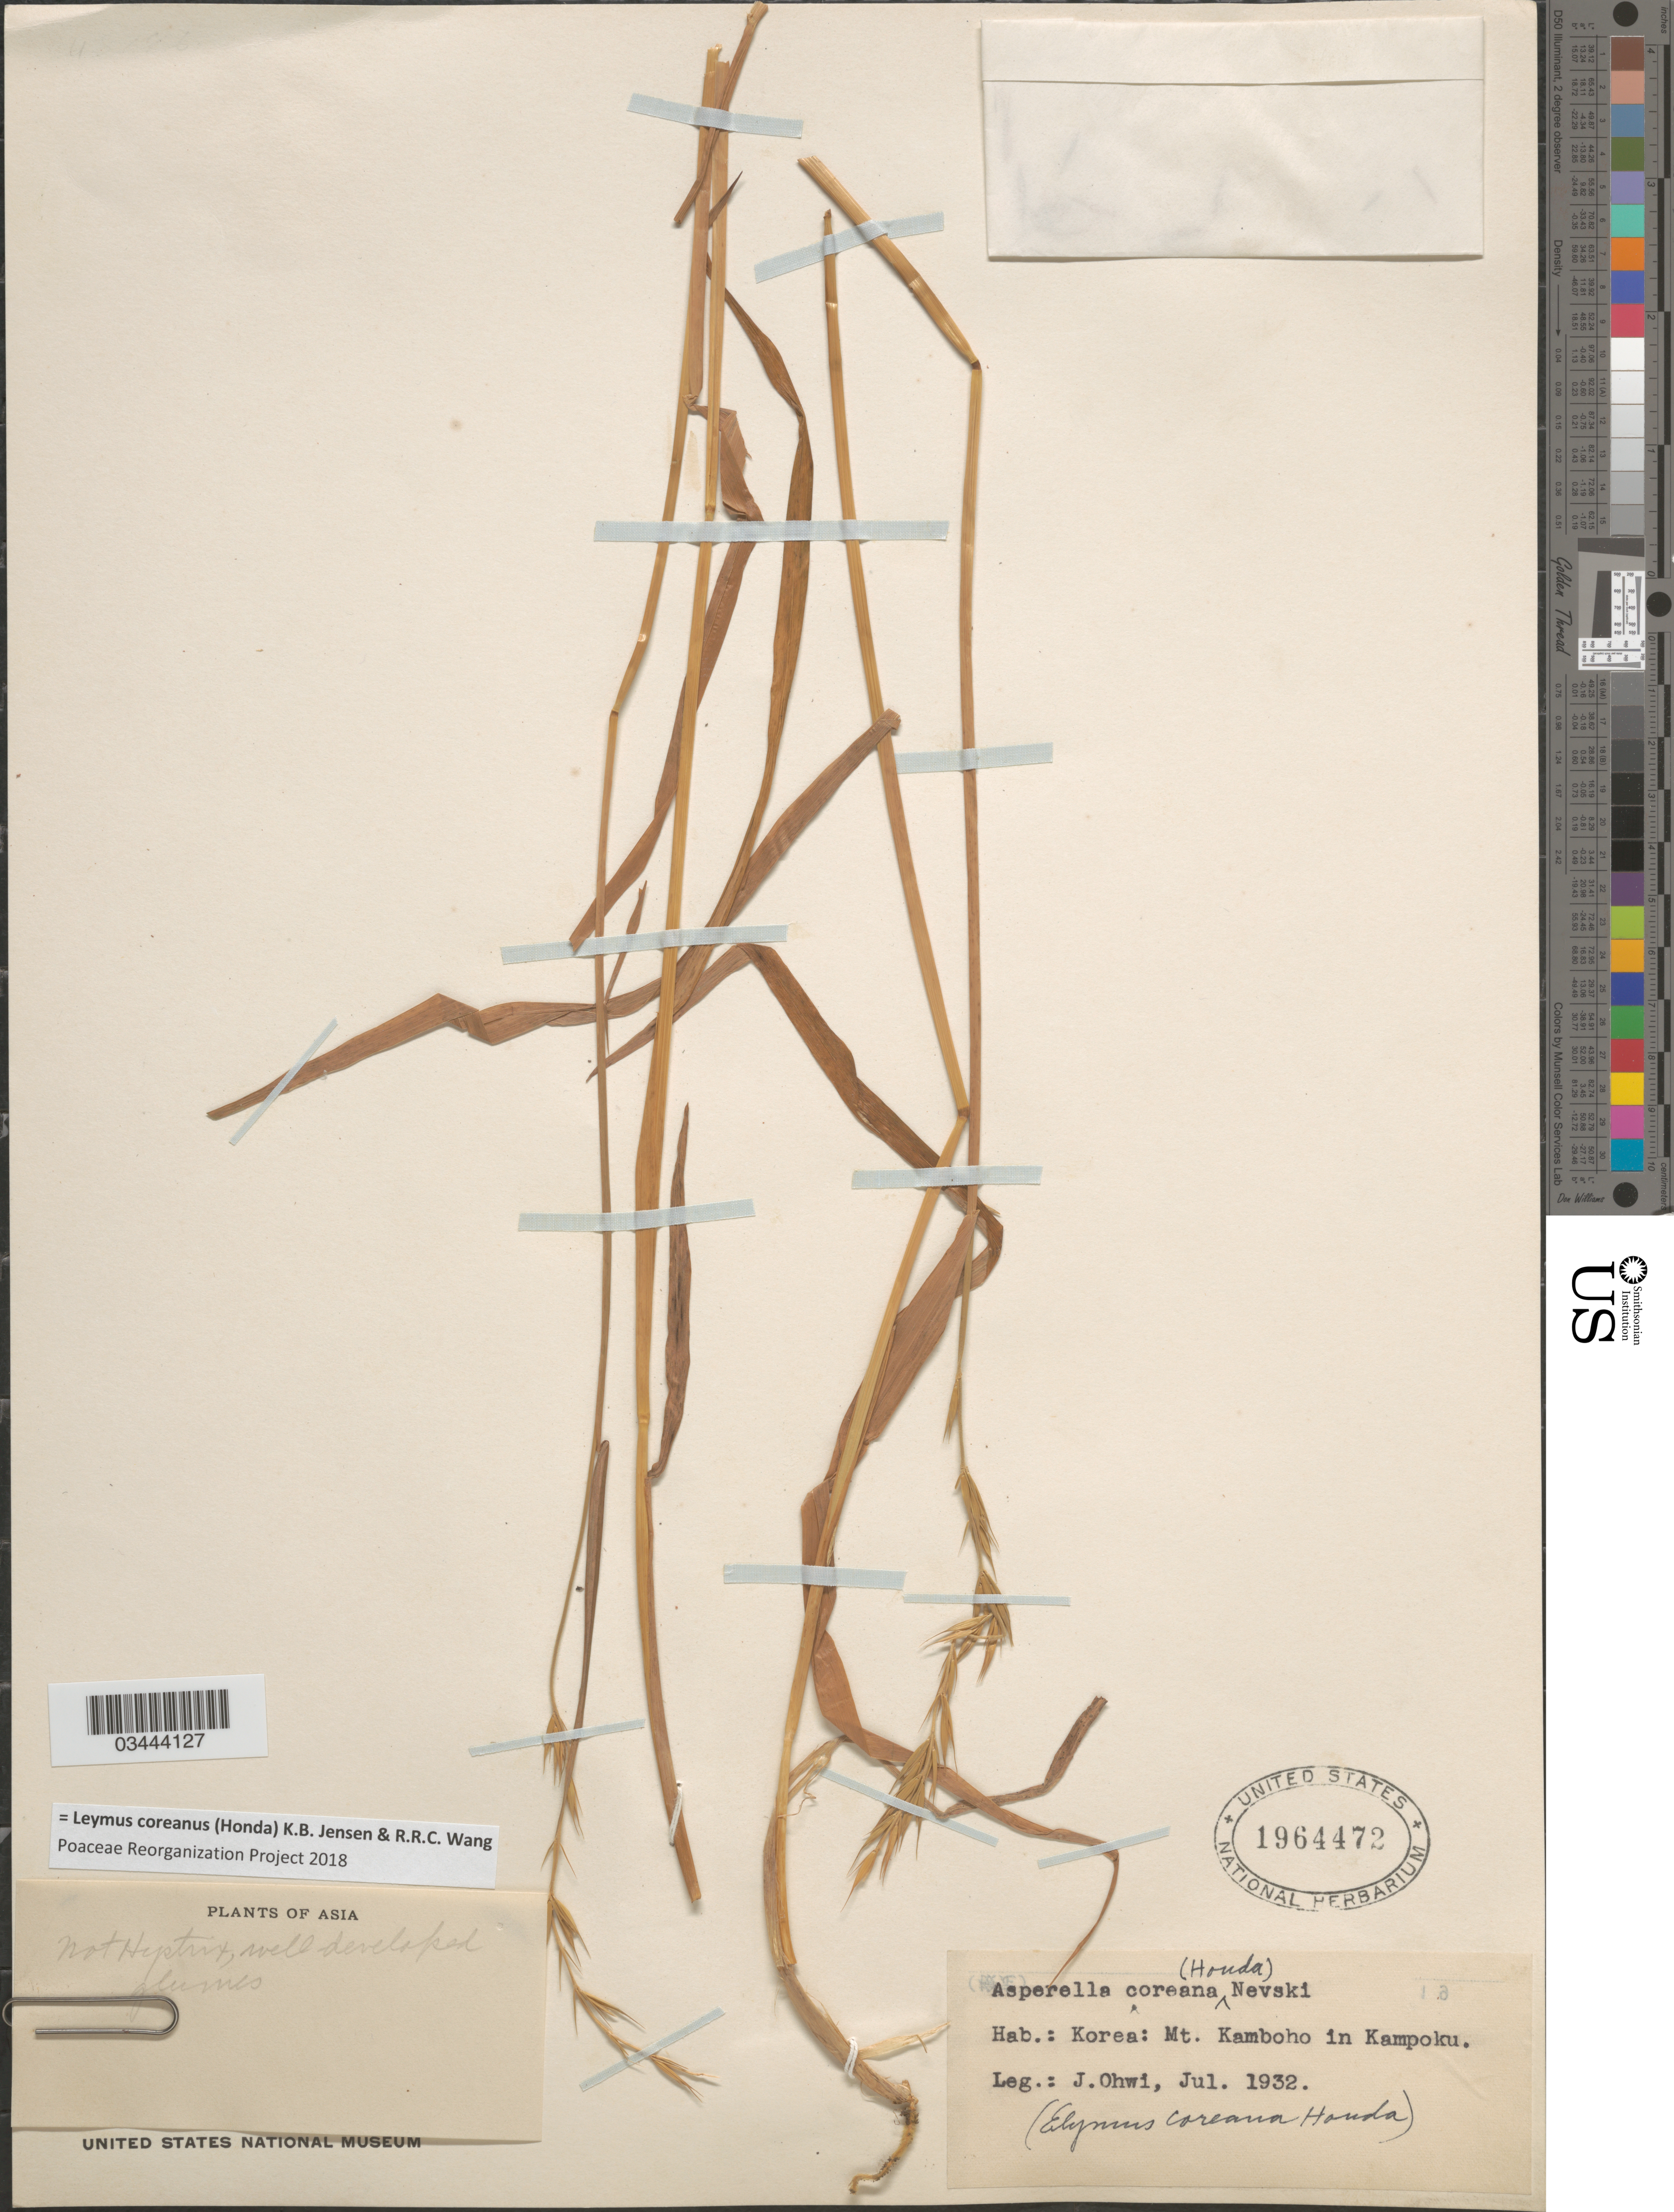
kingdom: Plantae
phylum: Tracheophyta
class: Liliopsida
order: Poales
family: Poaceae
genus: Leymus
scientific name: Leymus coreanus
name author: (Honda) K.B. Jensen & R.R.C. Wang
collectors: J. Ohwi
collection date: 1932-07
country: North Korea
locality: Mt. Kamboho in Kampoku.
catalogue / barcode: US 1964472